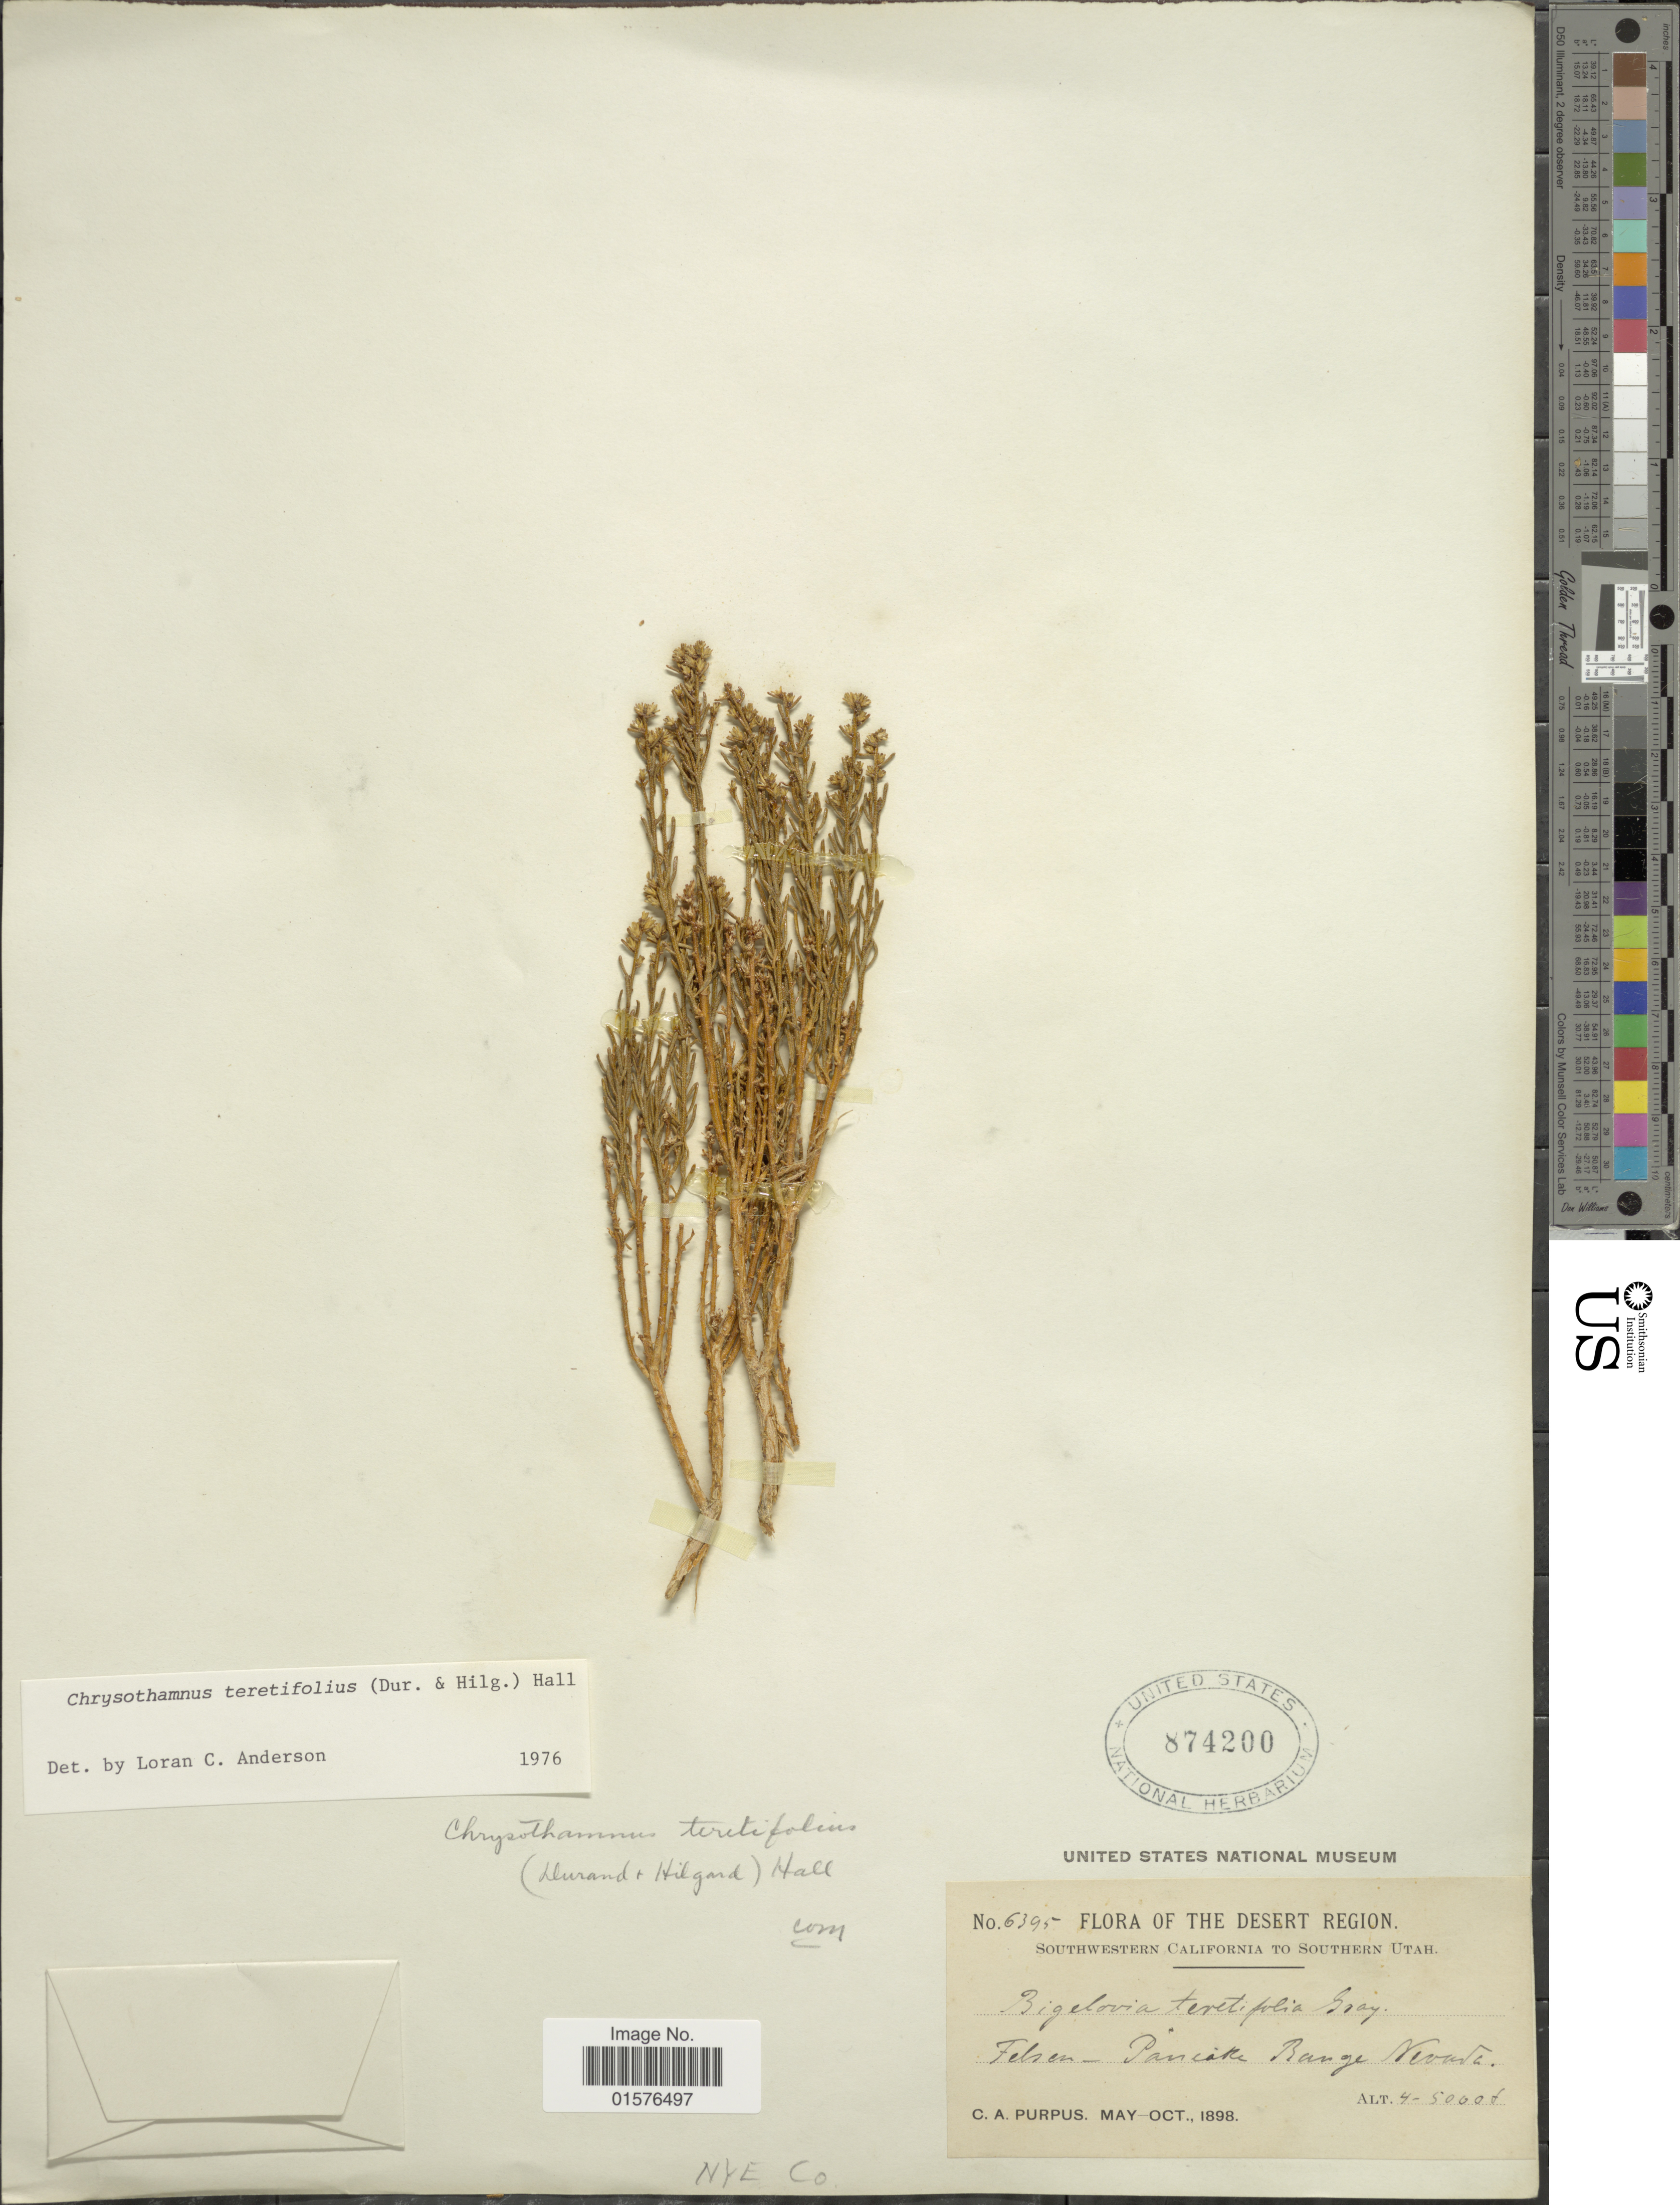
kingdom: Plantae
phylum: Tracheophyta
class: Magnoliopsida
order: Asterales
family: Asteraceae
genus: Ericameria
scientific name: Ericameria teretifolia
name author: (Durand & Hilg.) Jeps.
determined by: Urbatsch, Lowell E., Curator (LSU), Louisiana State University (UNITED STATES)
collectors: C. A. Purpus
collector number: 6395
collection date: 1898-05/1898-10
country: United States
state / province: Nevada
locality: The Desert Region, Felsen (German translation: rock), Pancake Range.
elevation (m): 1219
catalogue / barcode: US 874200